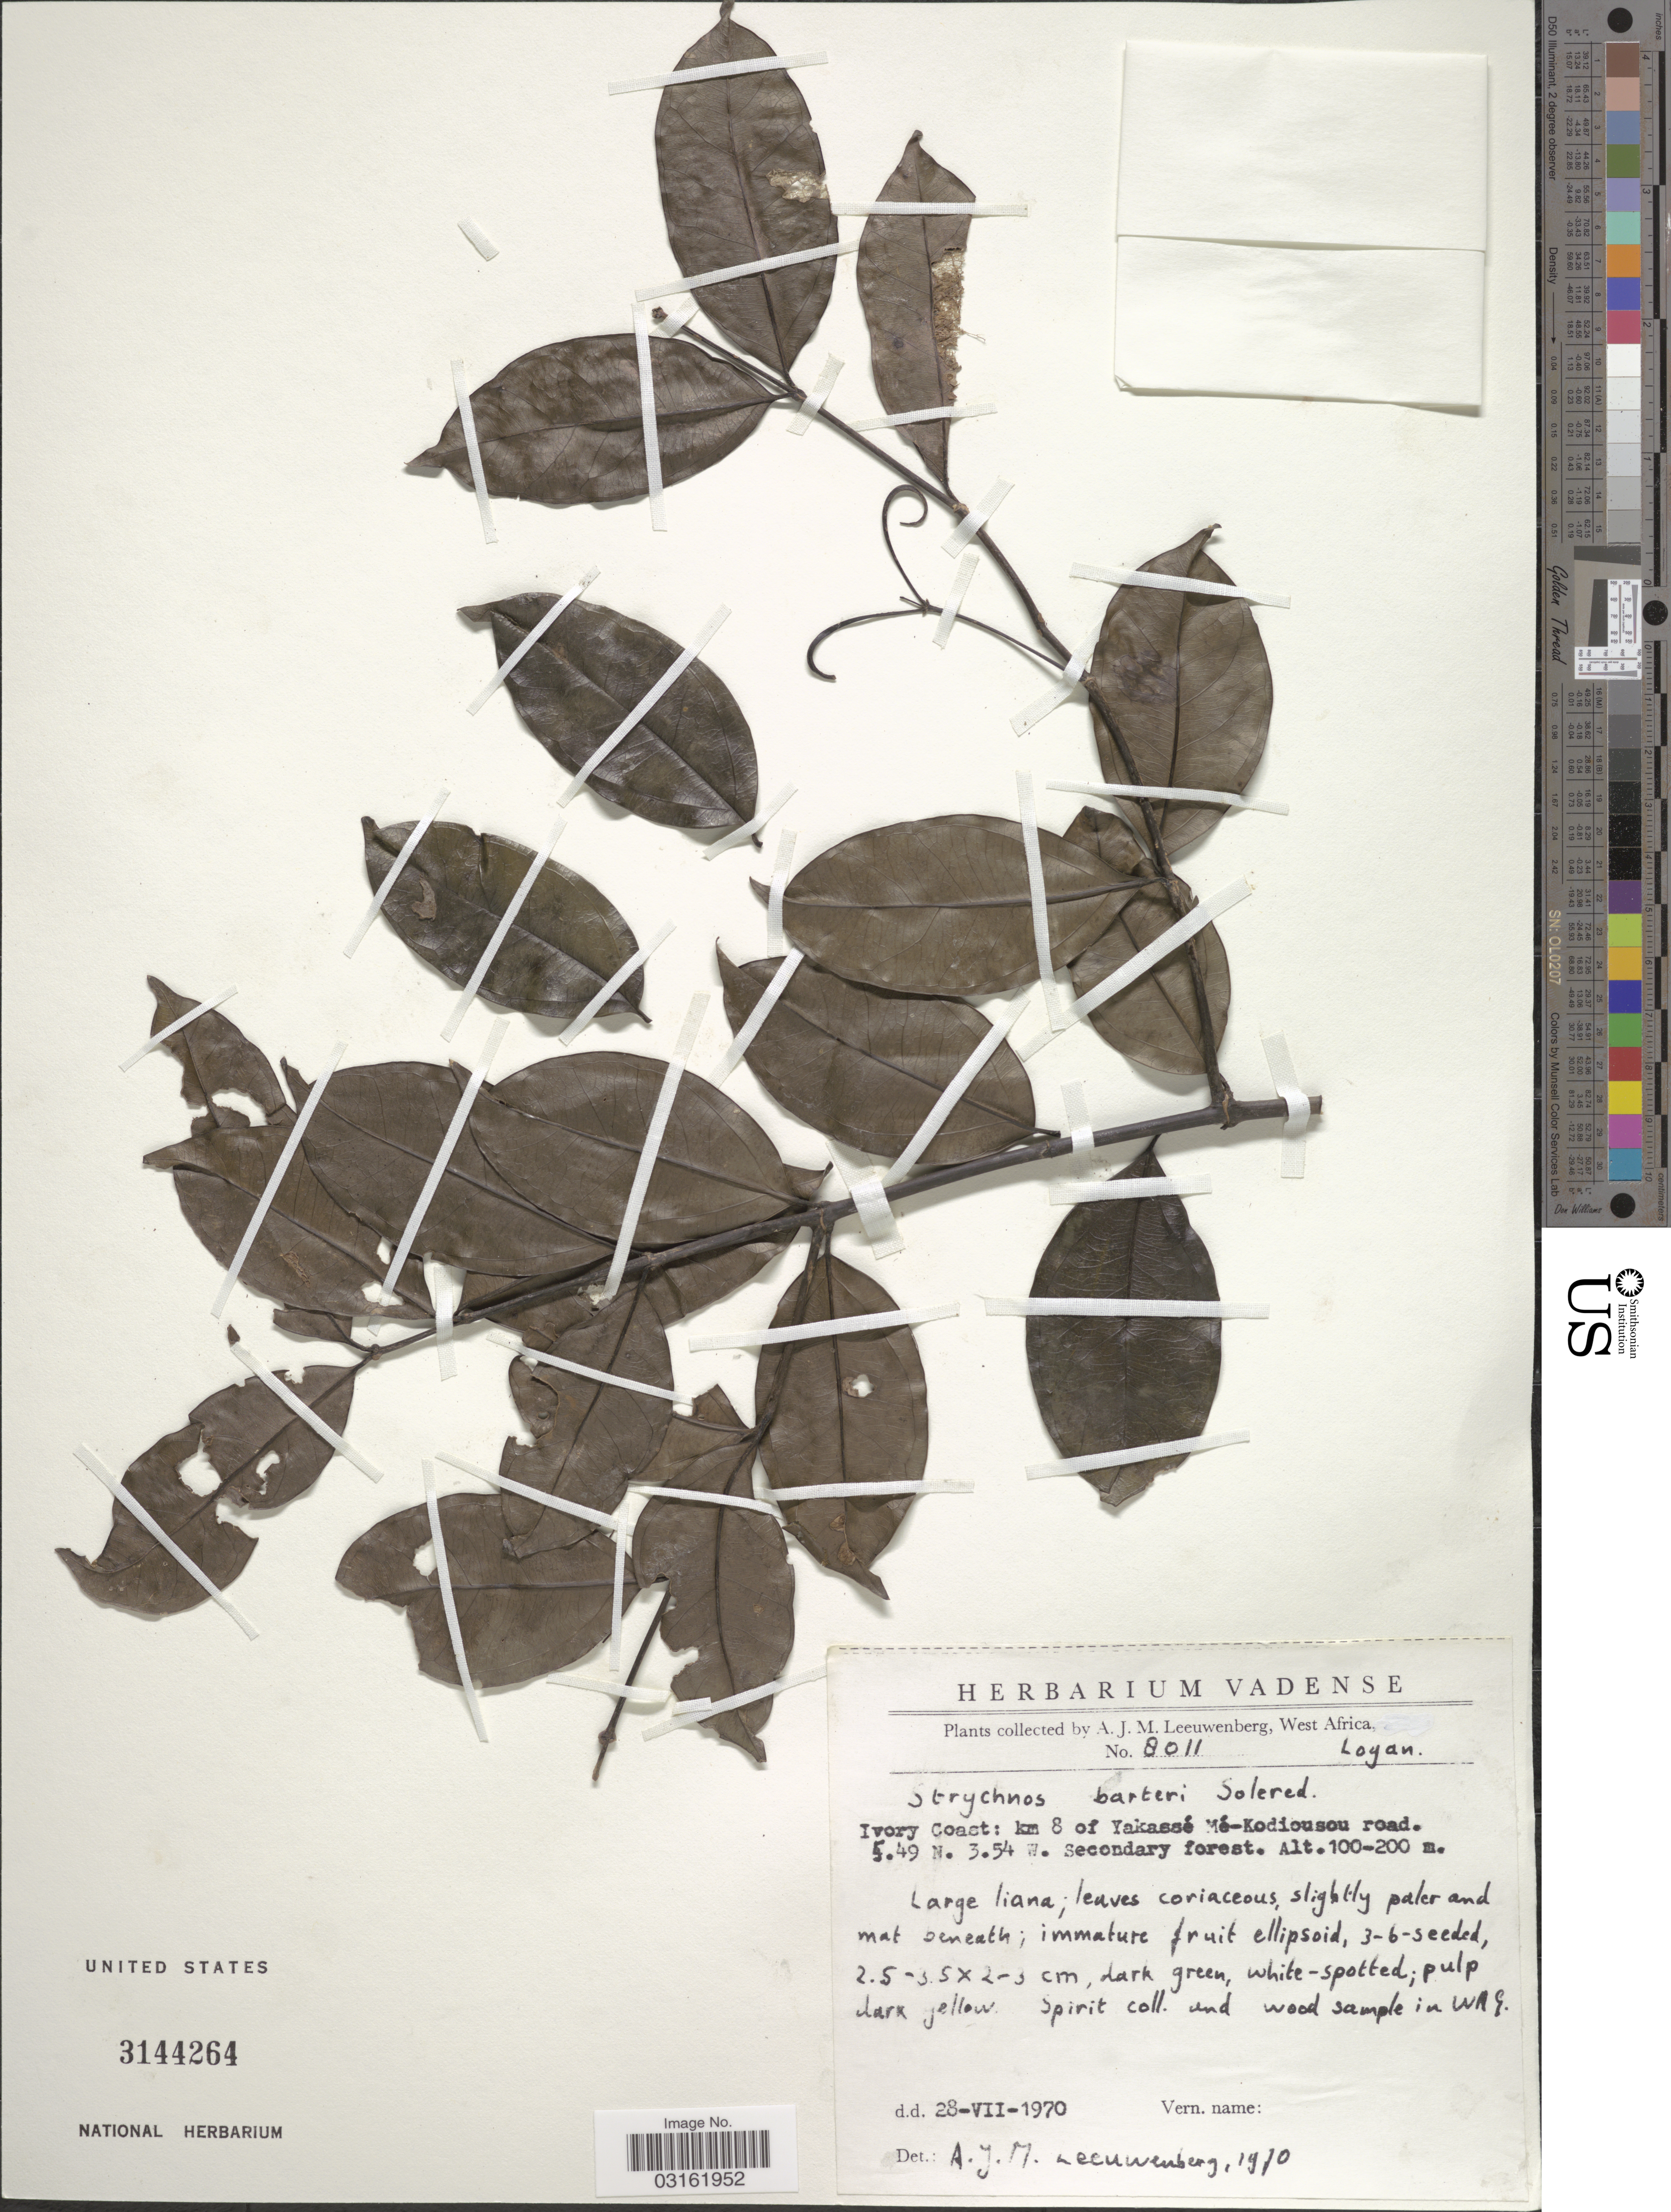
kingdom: Plantae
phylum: Tracheophyta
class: Magnoliopsida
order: Gentianales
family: Loganiaceae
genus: Strychnos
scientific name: Strychnos barteri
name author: Soler.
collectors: A. J. M. Leeuwenberg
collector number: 8011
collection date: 1970-07-28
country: Ivory Coast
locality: West Africa. Km 8 of Yakassé Mé-Kodiousou road.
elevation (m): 100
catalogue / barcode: US 3144264